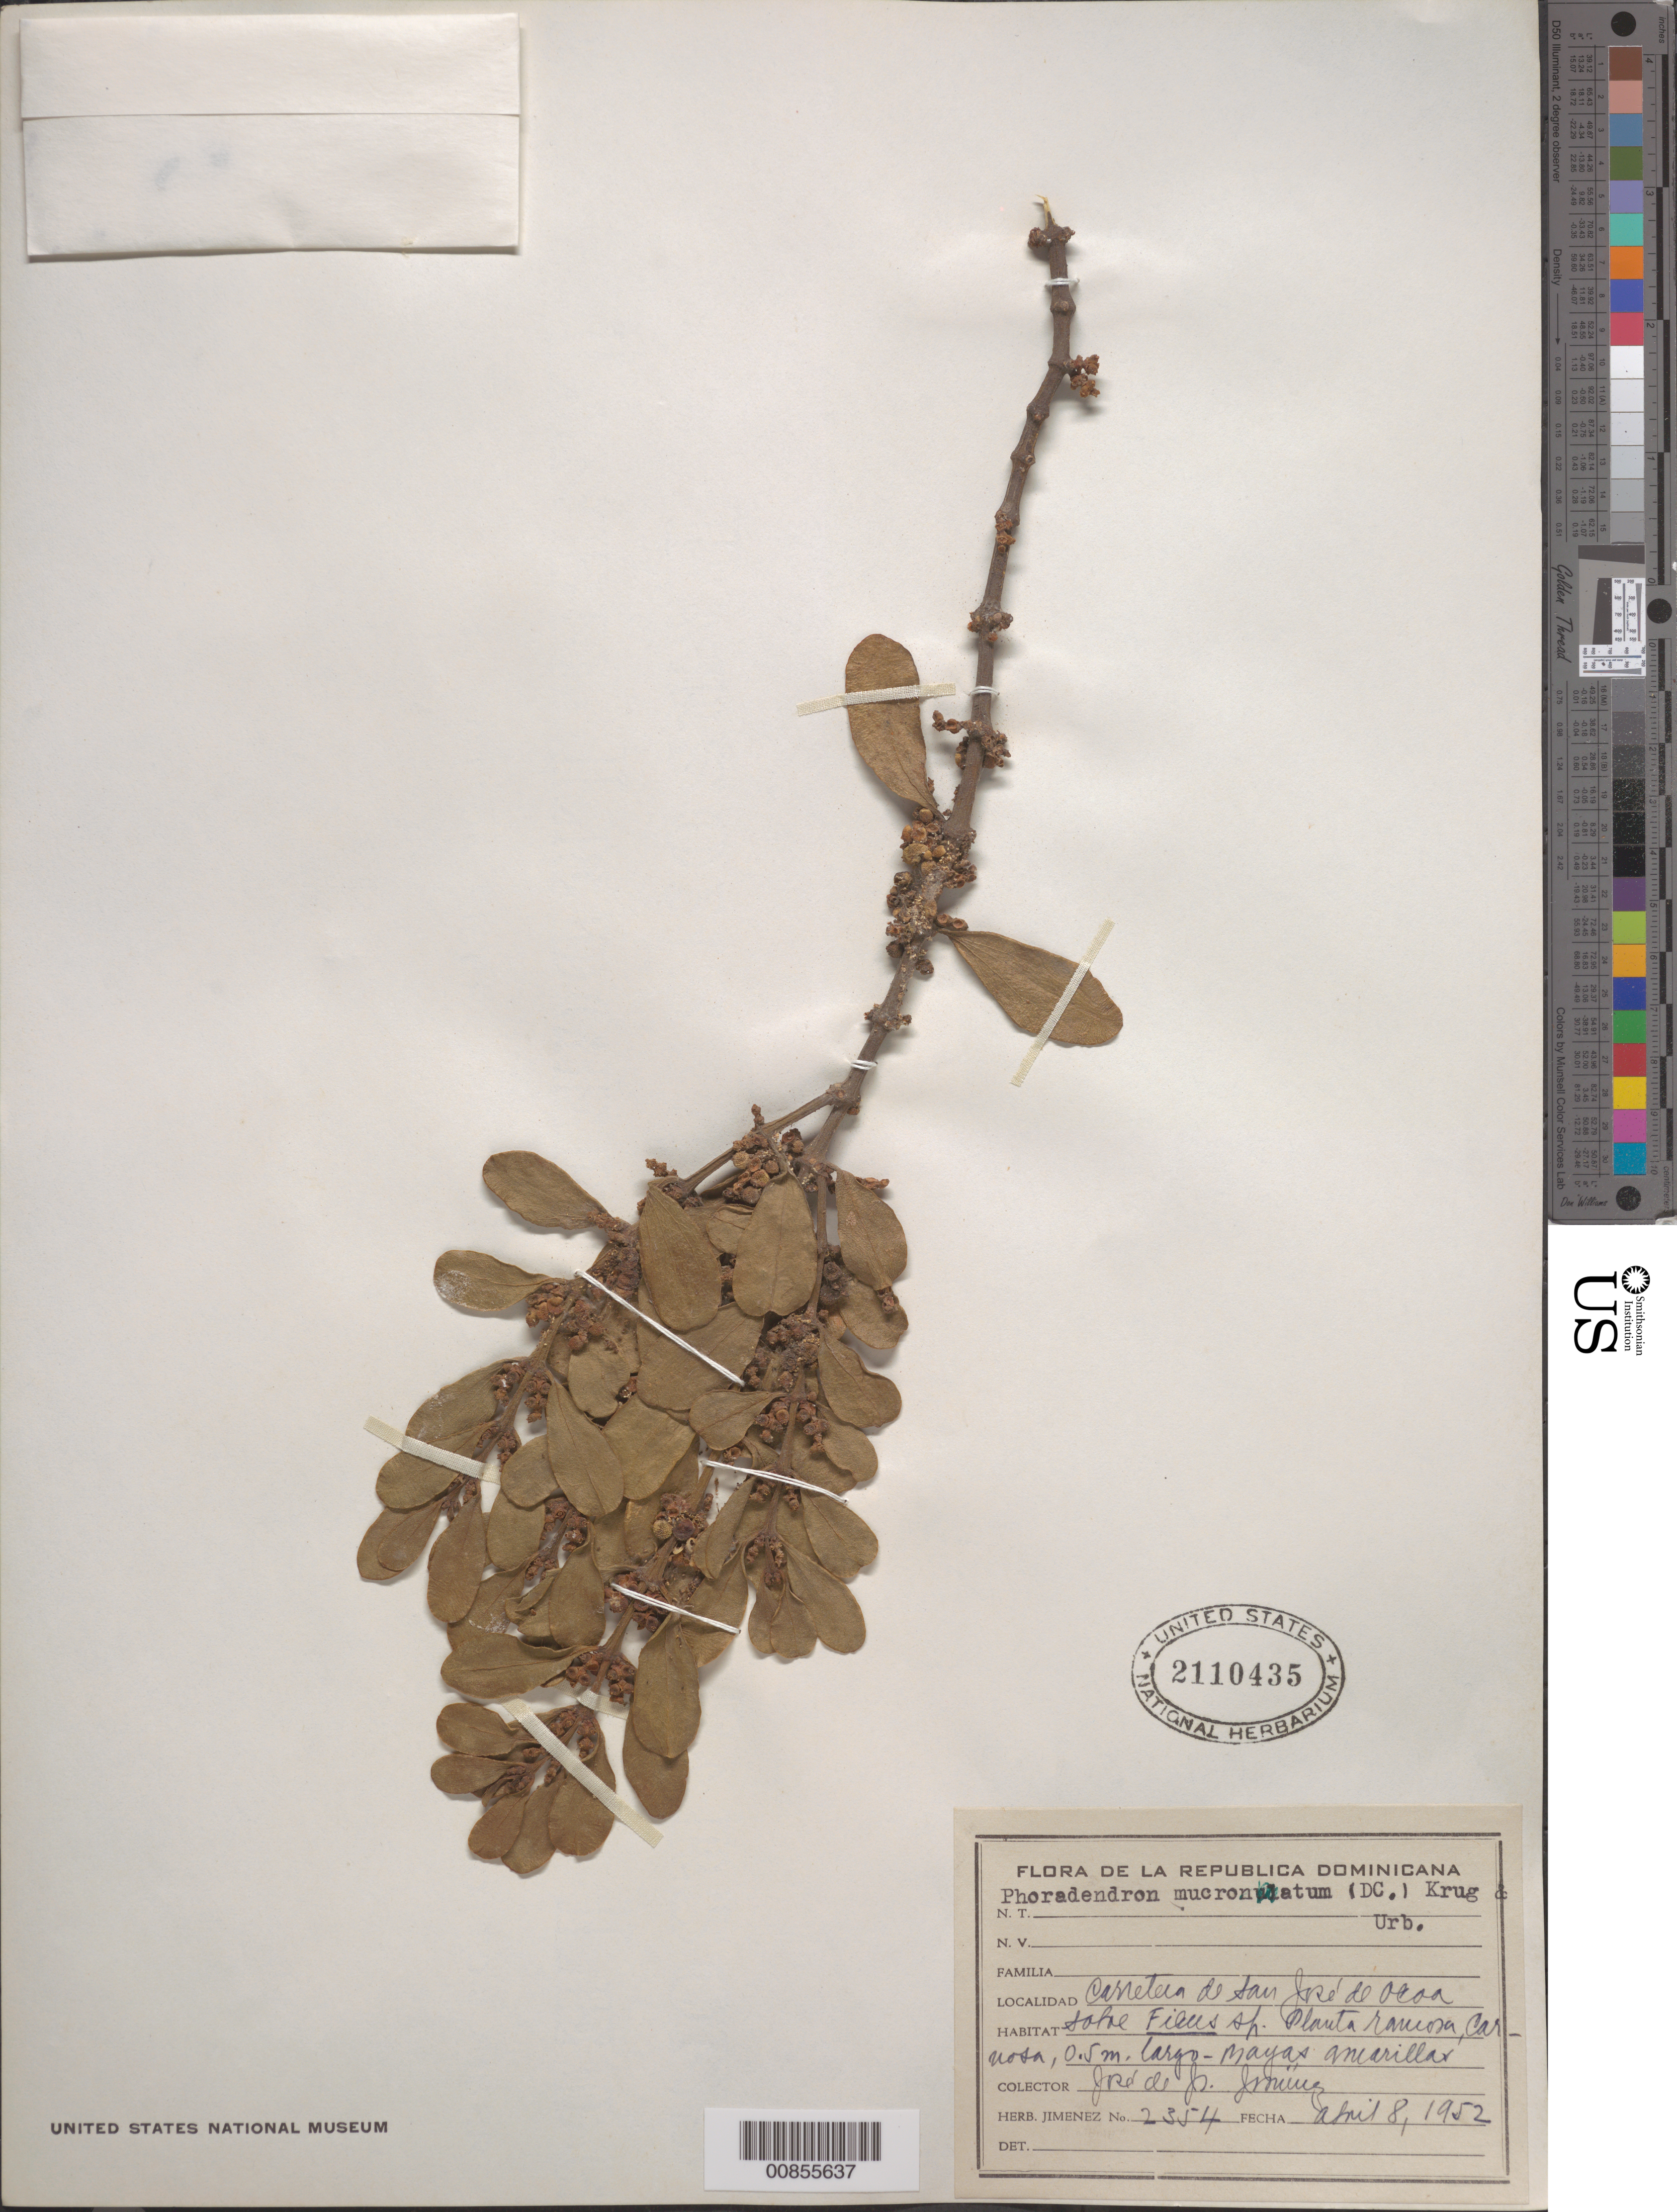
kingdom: Plantae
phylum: Tracheophyta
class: Magnoliopsida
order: Santalales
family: Viscaceae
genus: Phoradendron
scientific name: Phoradendron mucronatum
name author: (DC.) Krug & Urb.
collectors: J. J. Jiménez Almonte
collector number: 2354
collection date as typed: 08 Apr 1952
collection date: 1952-04-08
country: Dominican Republic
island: Hispaniola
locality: Carretera de San José de Ocoa.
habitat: Sobre Ficus sp.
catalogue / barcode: US 2110435